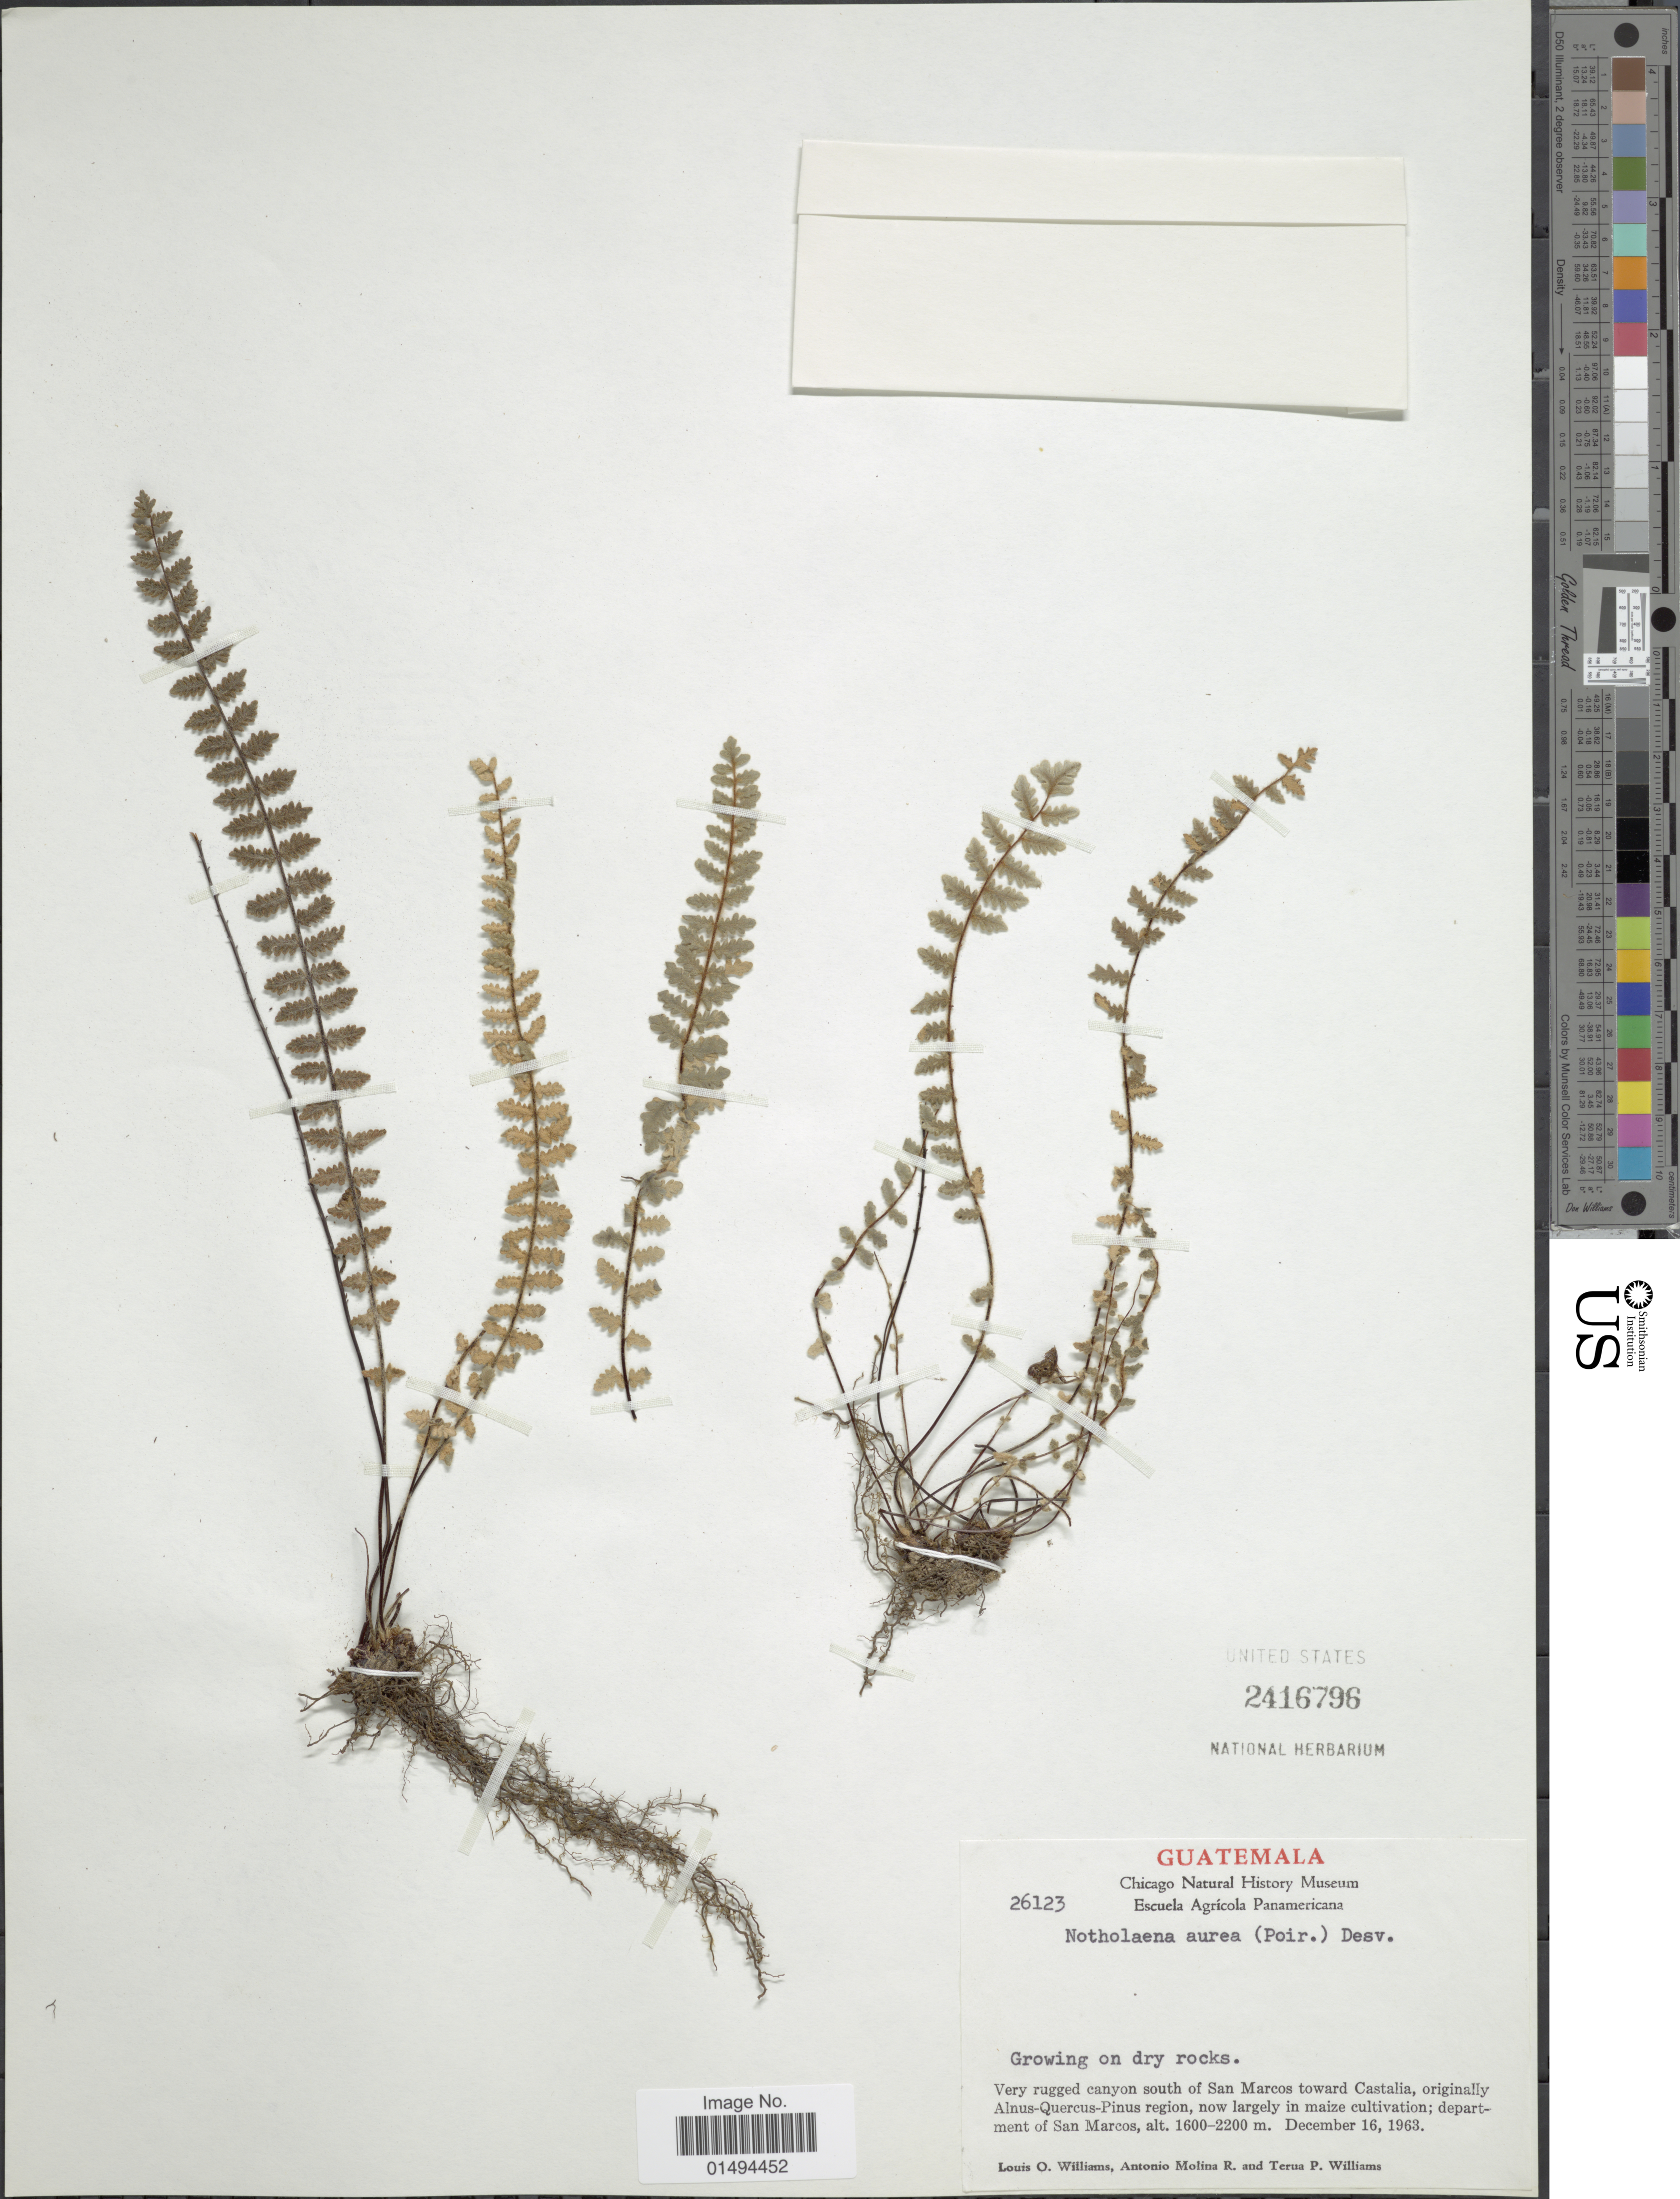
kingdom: Plantae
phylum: Tracheophyta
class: Polypodiopsida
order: Polypodiales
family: Pteridaceae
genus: Myriopteris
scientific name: Myriopteris aurea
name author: (Poir.) Grusz & Windham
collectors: L. O. Williams, A. Molina R. & T. Williams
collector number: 26123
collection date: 1963-12-16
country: Guatemala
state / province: San Marcos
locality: Very rugged canyon south of San Marcos toward Castalia, originally Alnus-Quercus-Pinus region, now largely in maize cultivation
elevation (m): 1600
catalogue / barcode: US 2416796